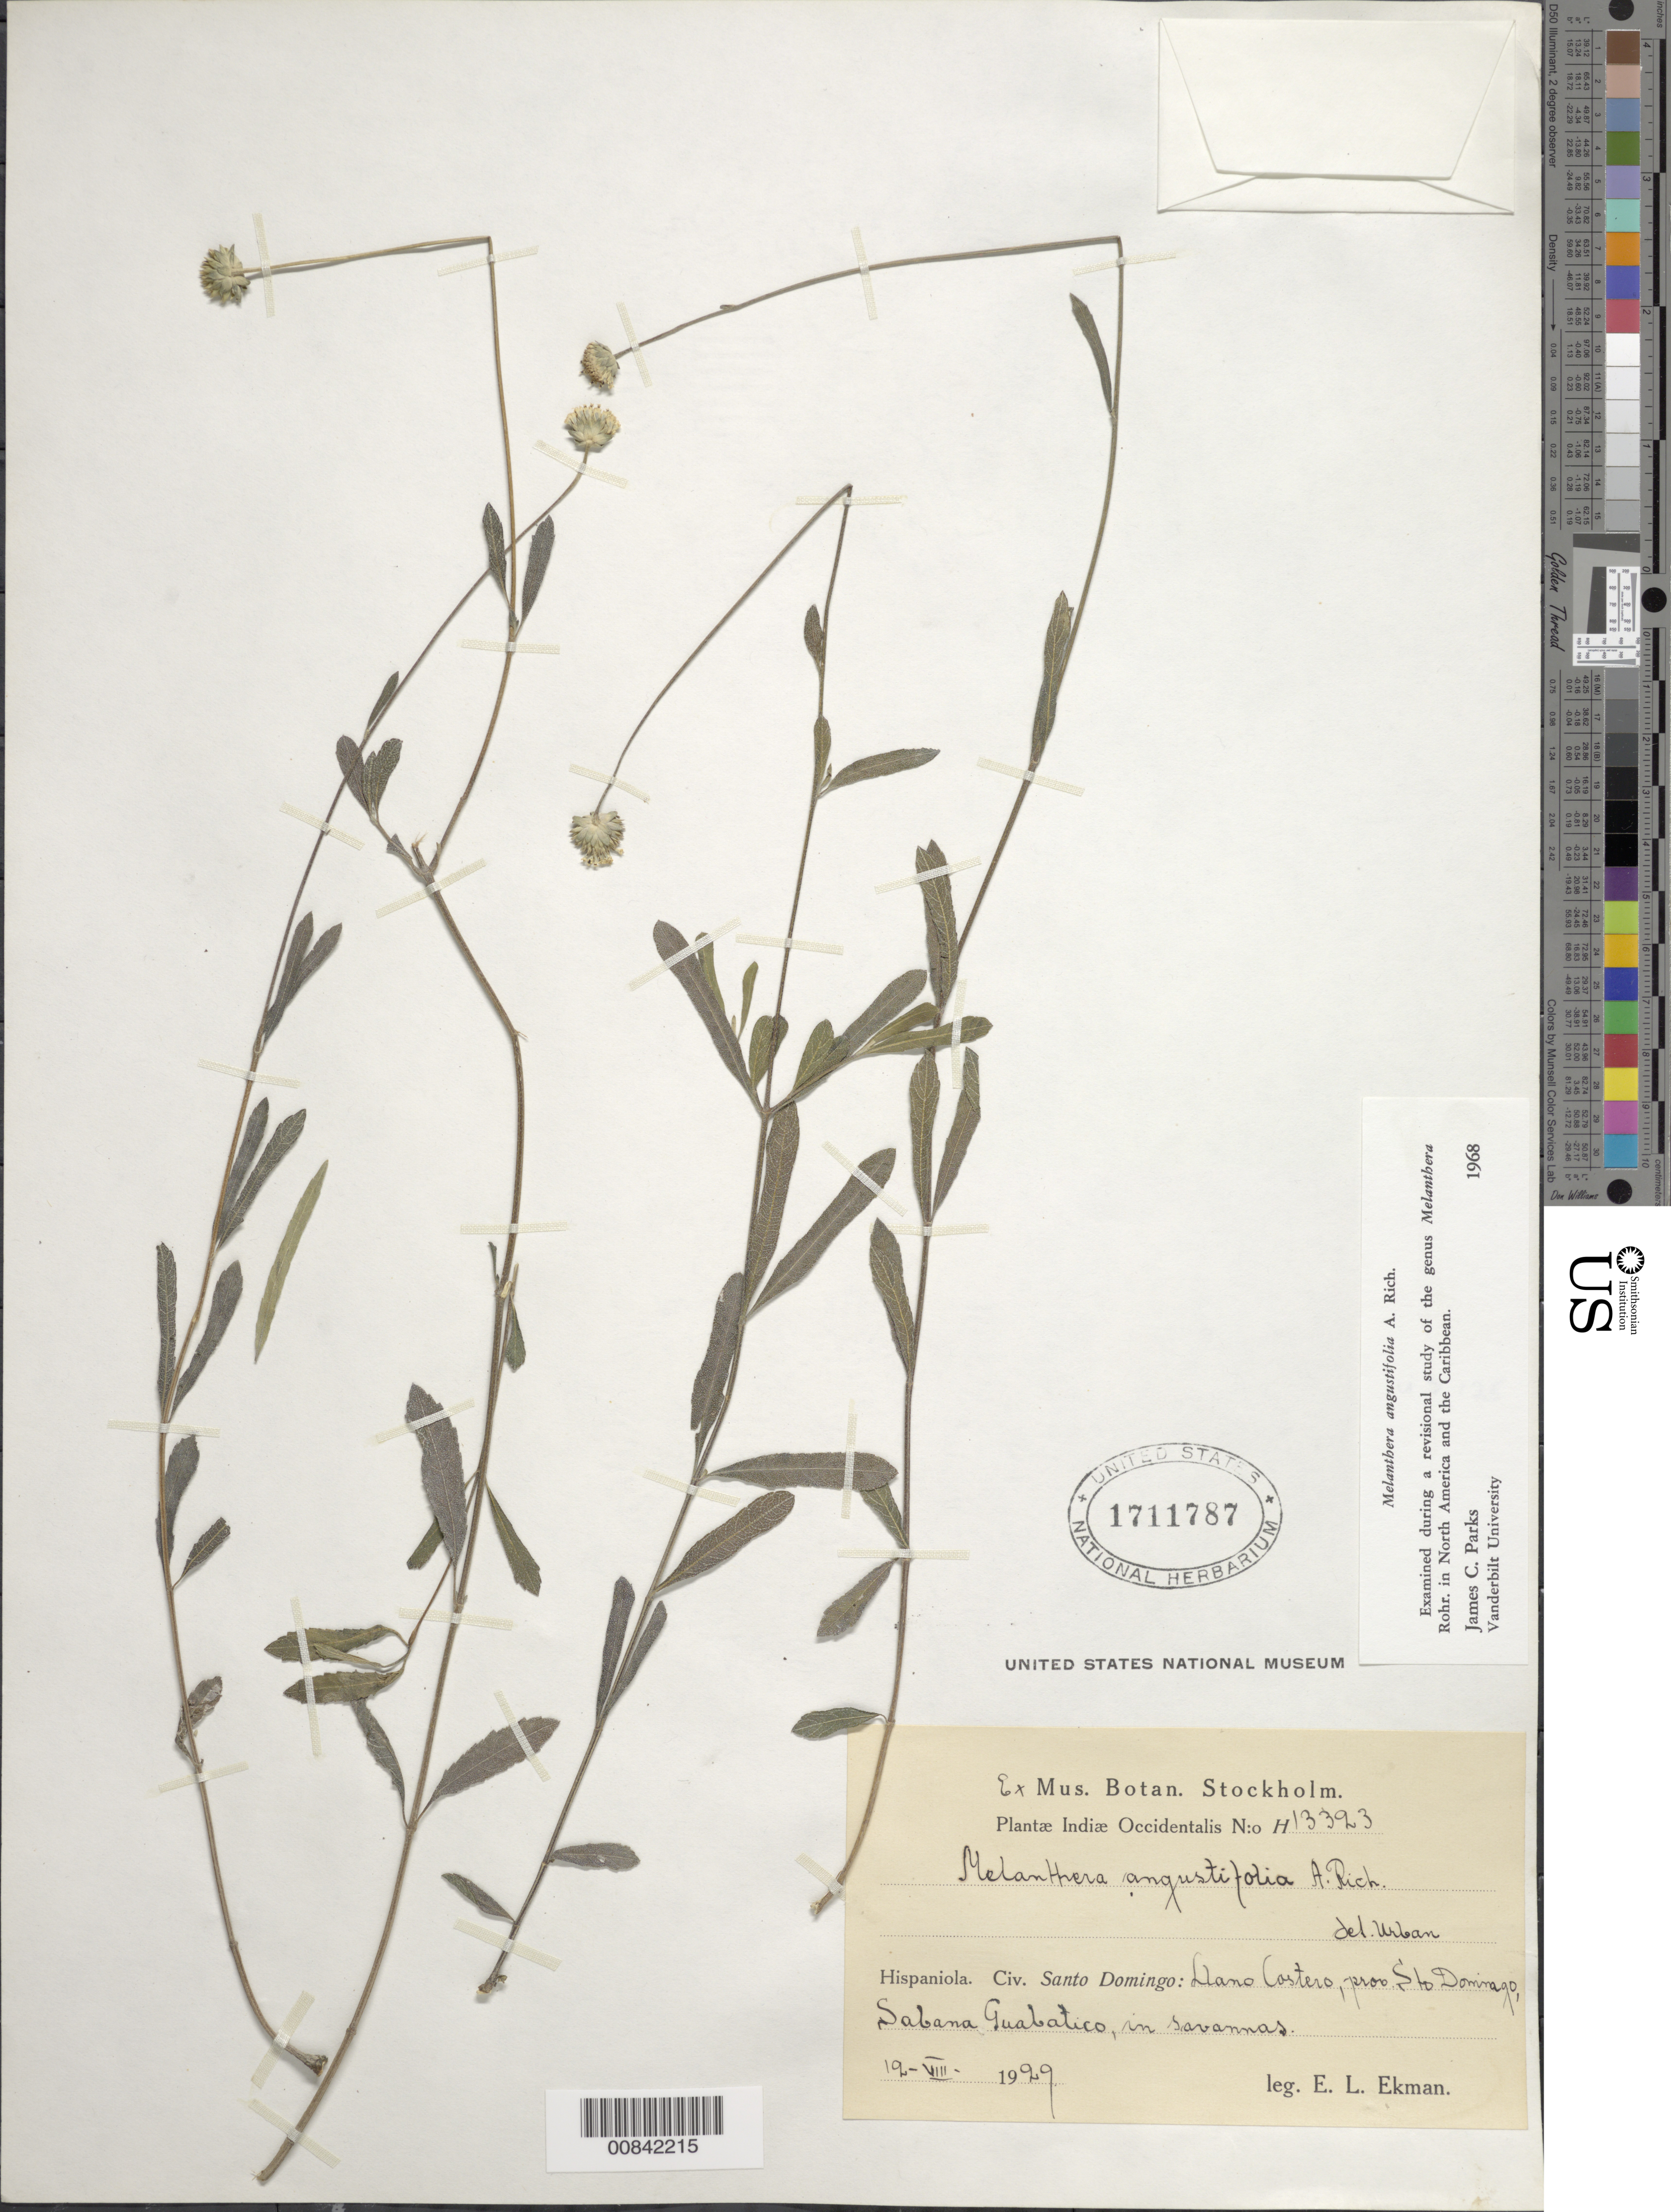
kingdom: Plantae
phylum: Tracheophyta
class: Magnoliopsida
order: Asterales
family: Asteraceae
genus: Melanthera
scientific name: Melanthera angustifolia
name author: A. Rich. in Sagra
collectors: E. L. Ekman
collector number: H 13323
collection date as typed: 12 Aug 1929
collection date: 1929-08-12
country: Dominican Republic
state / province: Distrito Nacional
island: Hispaniola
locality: Llano Costero, Sabana Guabatico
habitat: Savannas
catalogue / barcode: US 1711787